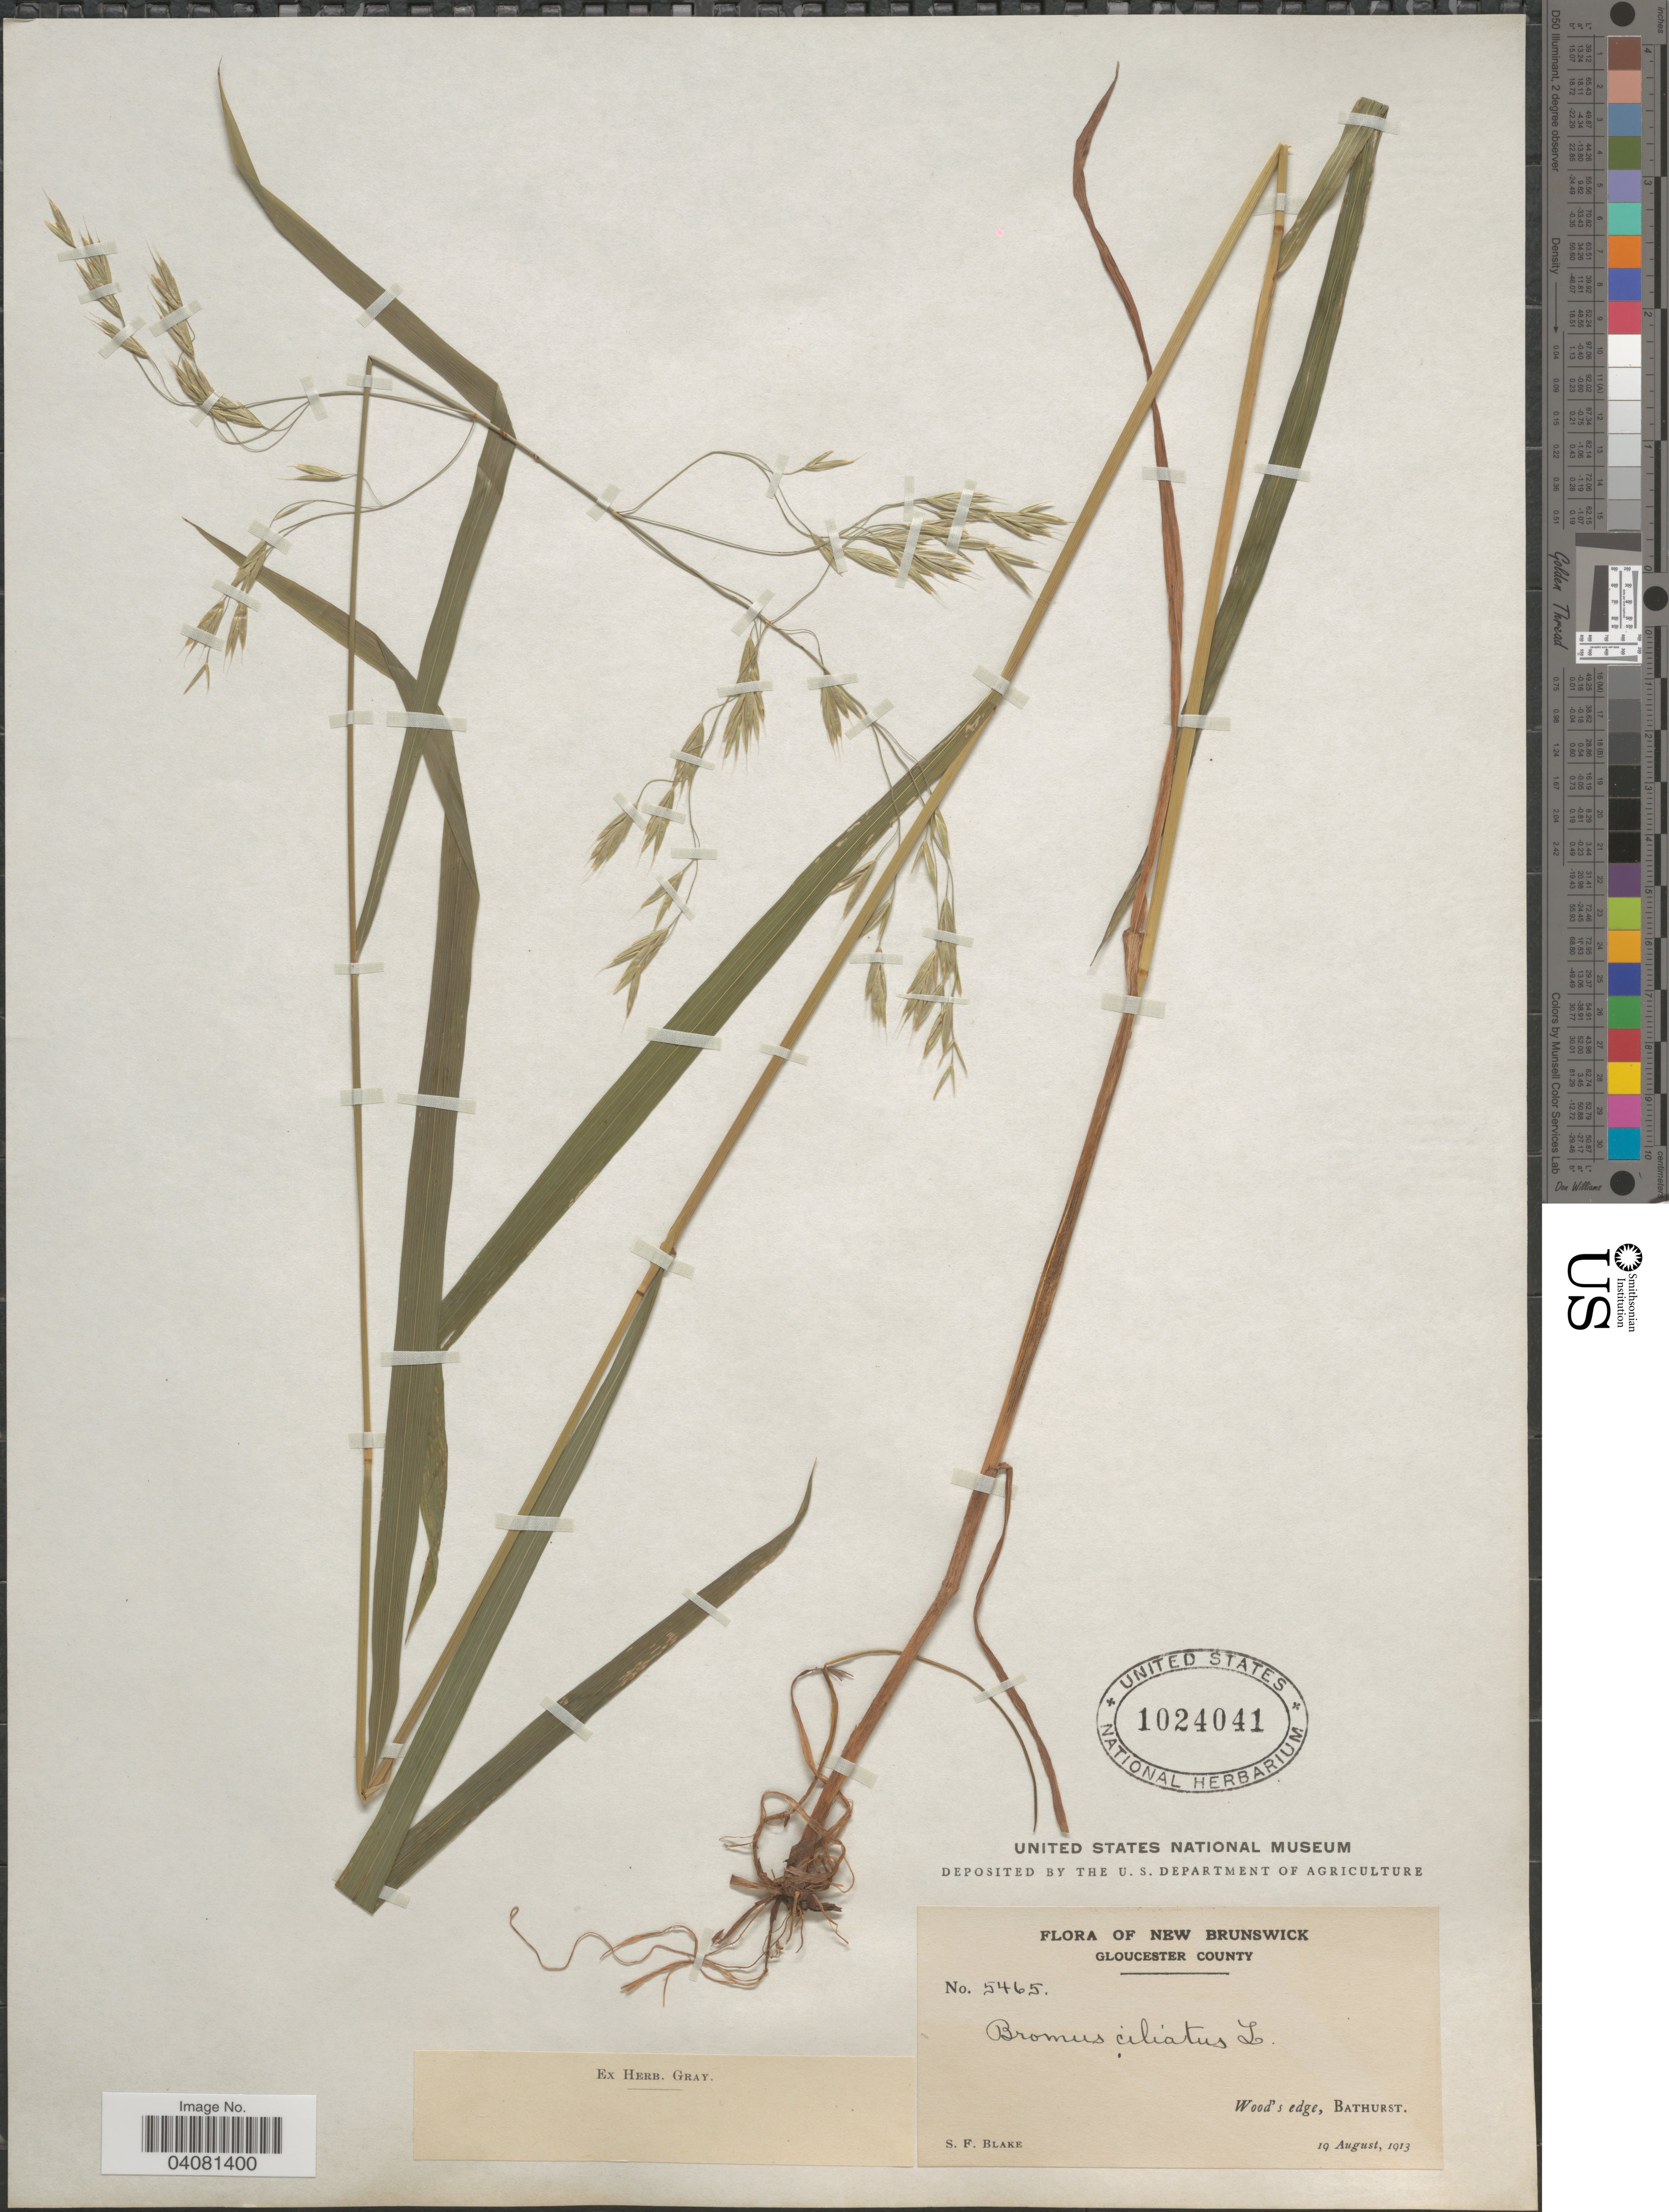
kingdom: Plantae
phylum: Tracheophyta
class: Liliopsida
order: Poales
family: Poaceae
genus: Bromus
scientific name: Bromus ciliatus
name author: L.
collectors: S. Blake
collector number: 5465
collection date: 1913-08-19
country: Canada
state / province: New Brunswick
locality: Gloucester County. Wood's edge, Bathurst.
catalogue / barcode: US 1024041